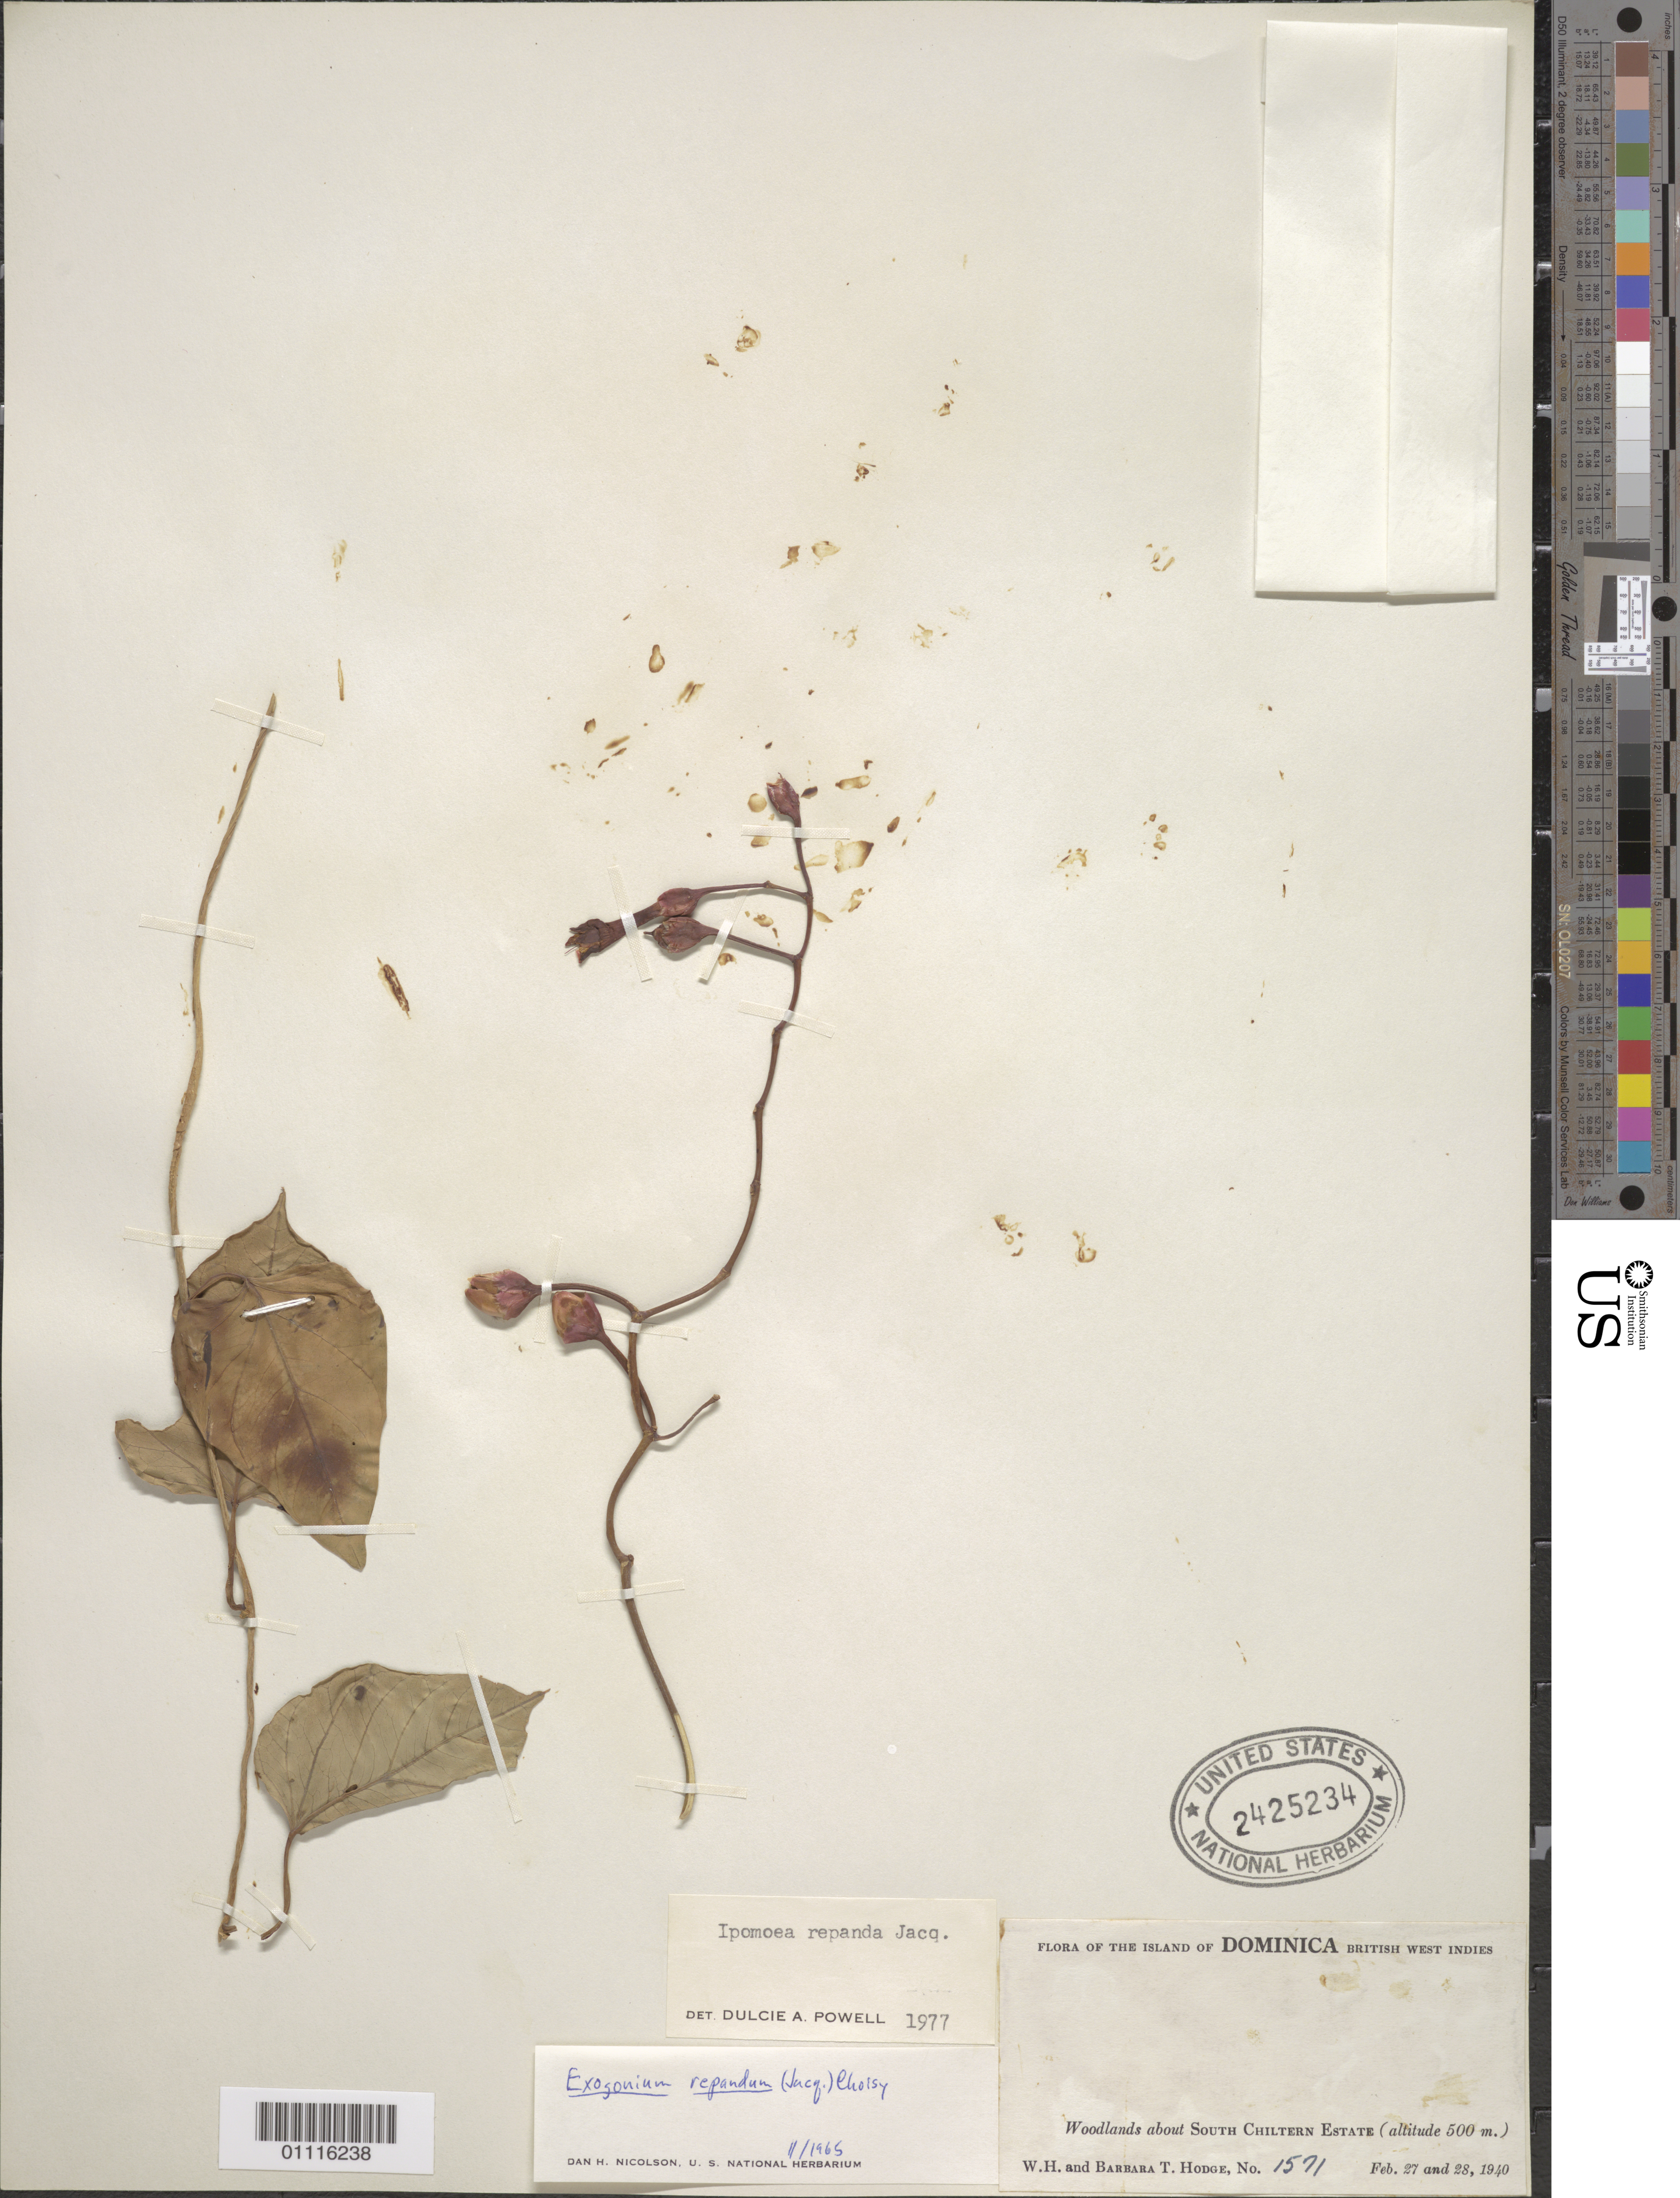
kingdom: Plantae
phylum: Tracheophyta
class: Magnoliopsida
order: Solanales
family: Convolvulaceae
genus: Ipomoea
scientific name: Ipomoea repanda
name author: Jacq.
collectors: W. Hodge & B. Hodge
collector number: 1571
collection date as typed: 27 Feb 1940 and 28 Feb 1940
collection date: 1940-02-27,1940-02-28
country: Dominica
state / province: St. Luke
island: Dominica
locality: Woodlands about South Chiltern Estate.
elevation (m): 500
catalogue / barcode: US 2425234